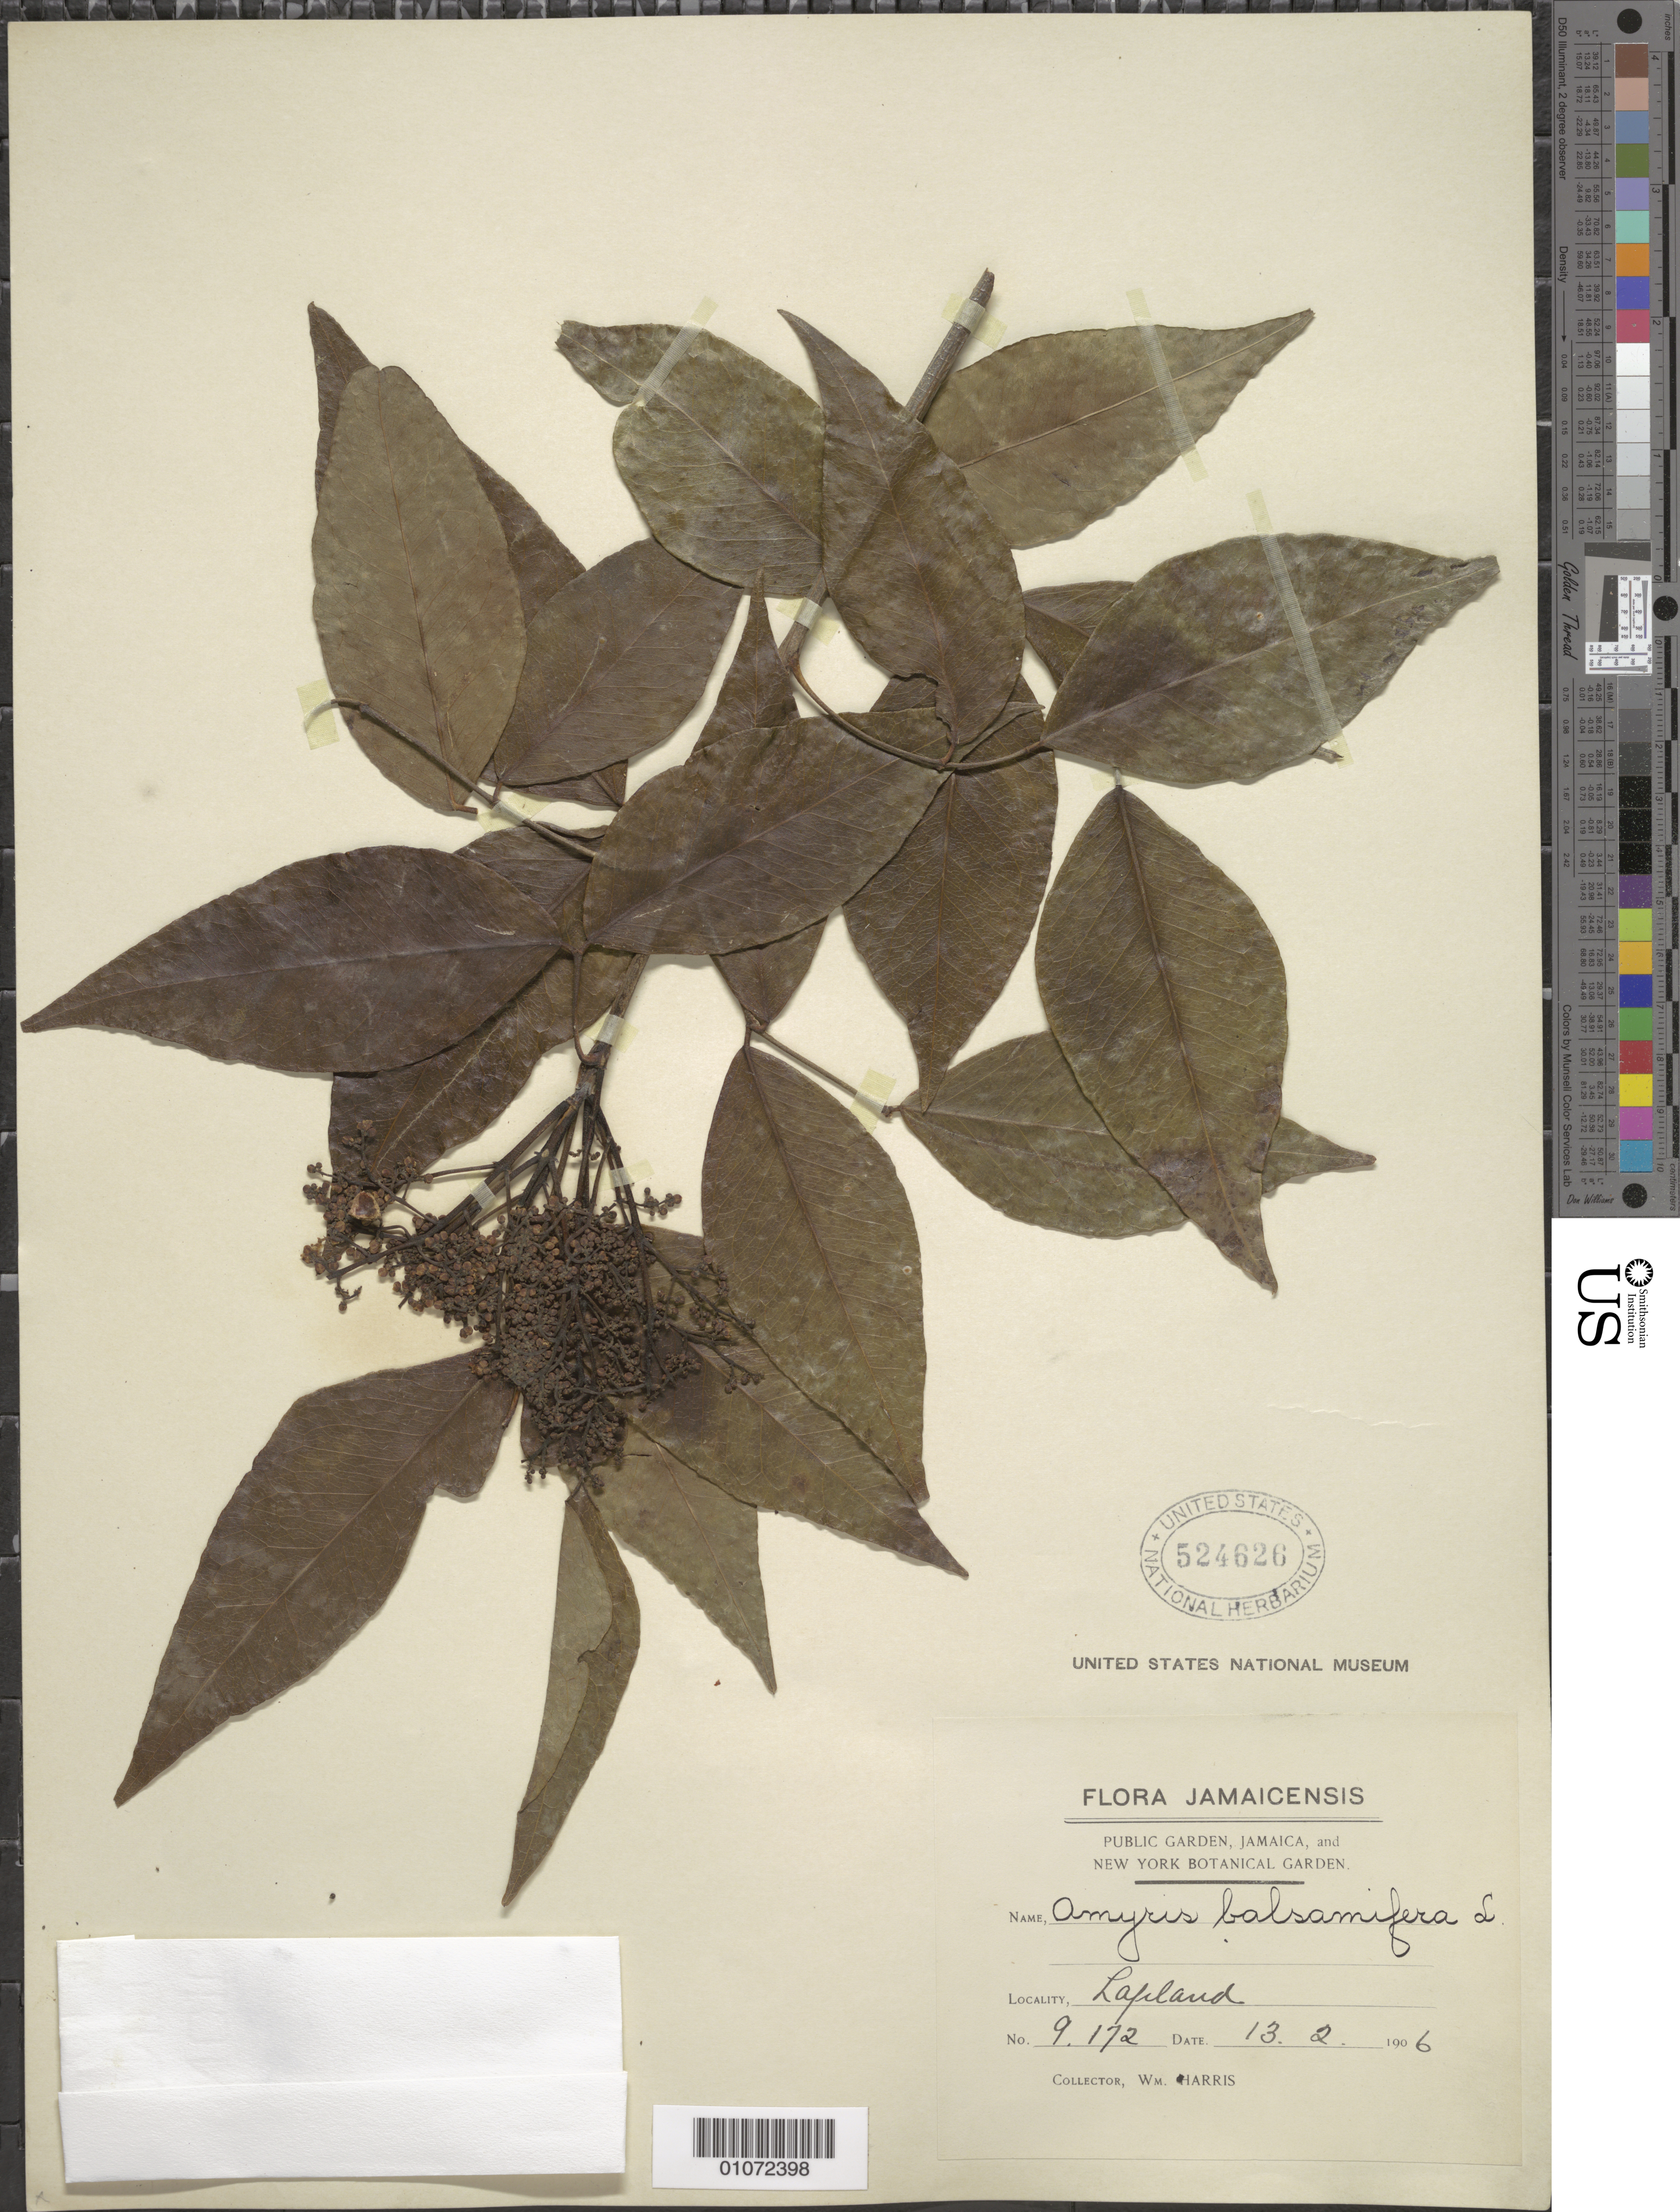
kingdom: Plantae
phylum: Tracheophyta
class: Magnoliopsida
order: Sapindales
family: Rutaceae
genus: Amyris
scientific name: Amyris balsamifera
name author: L.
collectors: W. Harris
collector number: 9172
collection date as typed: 13 Feb 1906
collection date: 1906-02-13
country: Jamaica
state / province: Saint Catherine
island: Jamaica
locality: Lakeland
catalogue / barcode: US 524626